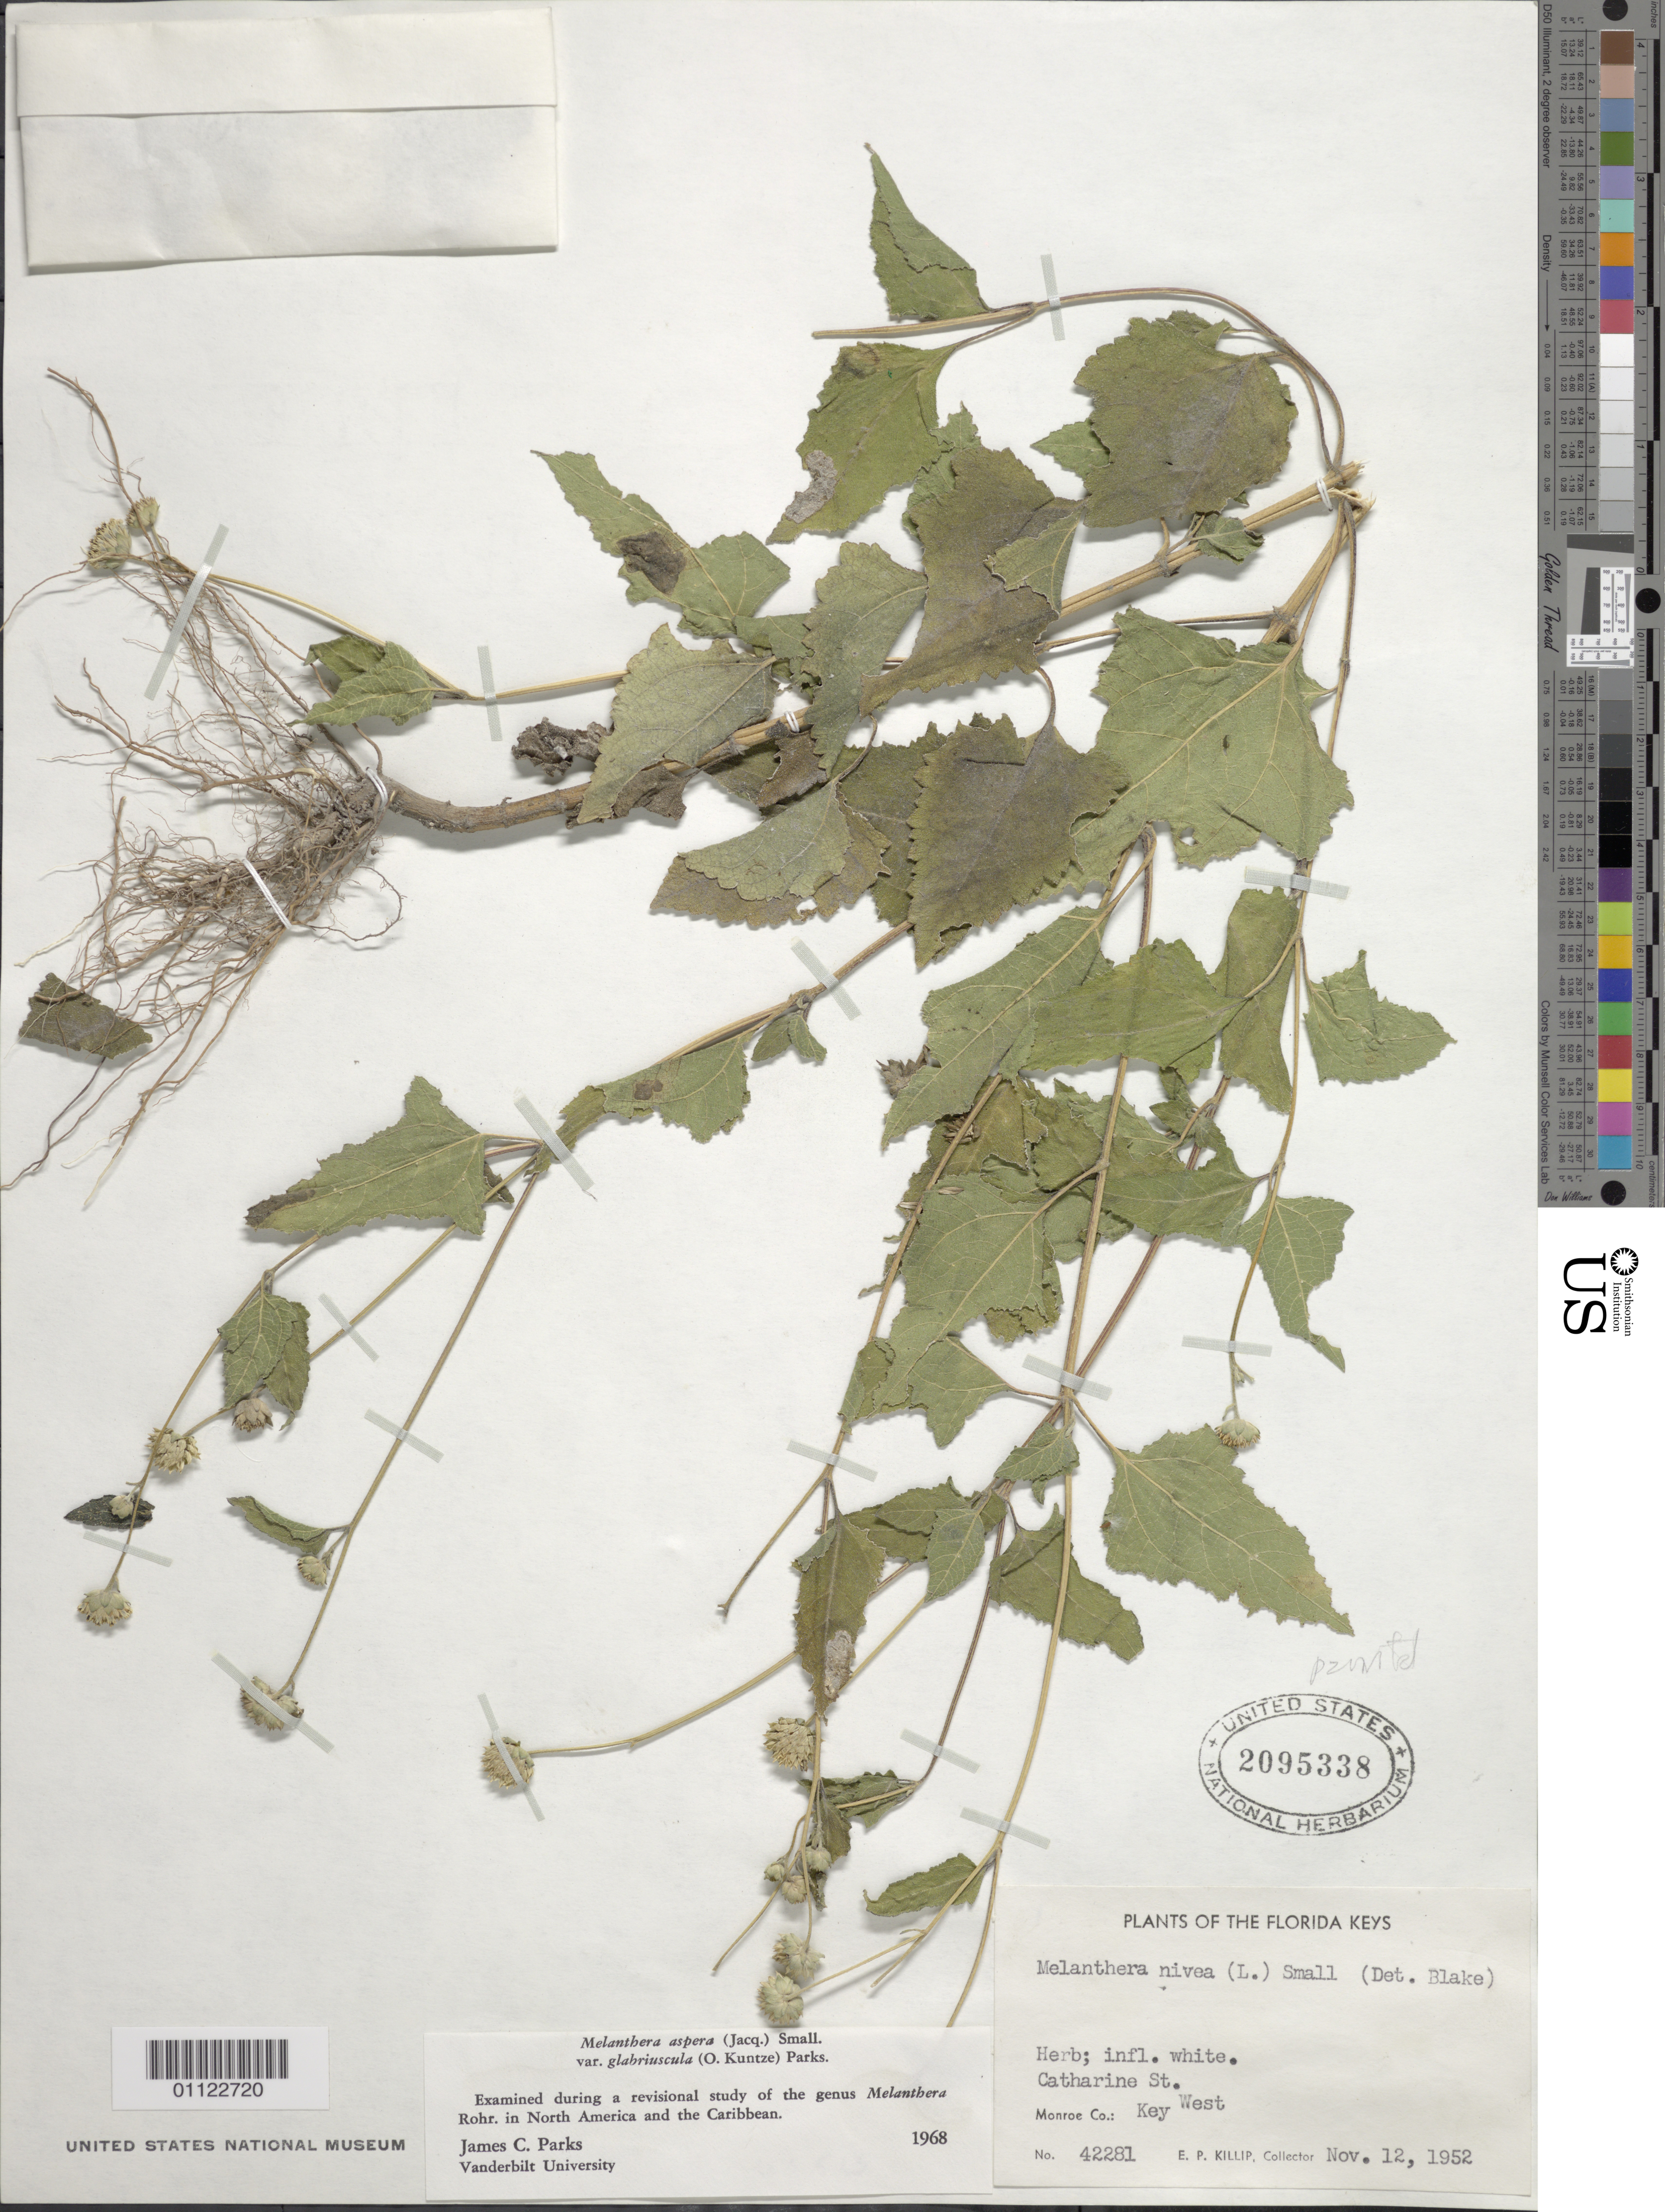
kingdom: Plantae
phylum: Tracheophyta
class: Magnoliopsida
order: Asterales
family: Asteraceae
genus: Melanthera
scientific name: Melanthera parvifolia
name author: Small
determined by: Parks, J. C.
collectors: E. P. Killip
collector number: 42281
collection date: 1952-11-12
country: United States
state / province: Florida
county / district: Monroe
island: Key West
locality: Key West, Catharine St.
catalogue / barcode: US 2095338